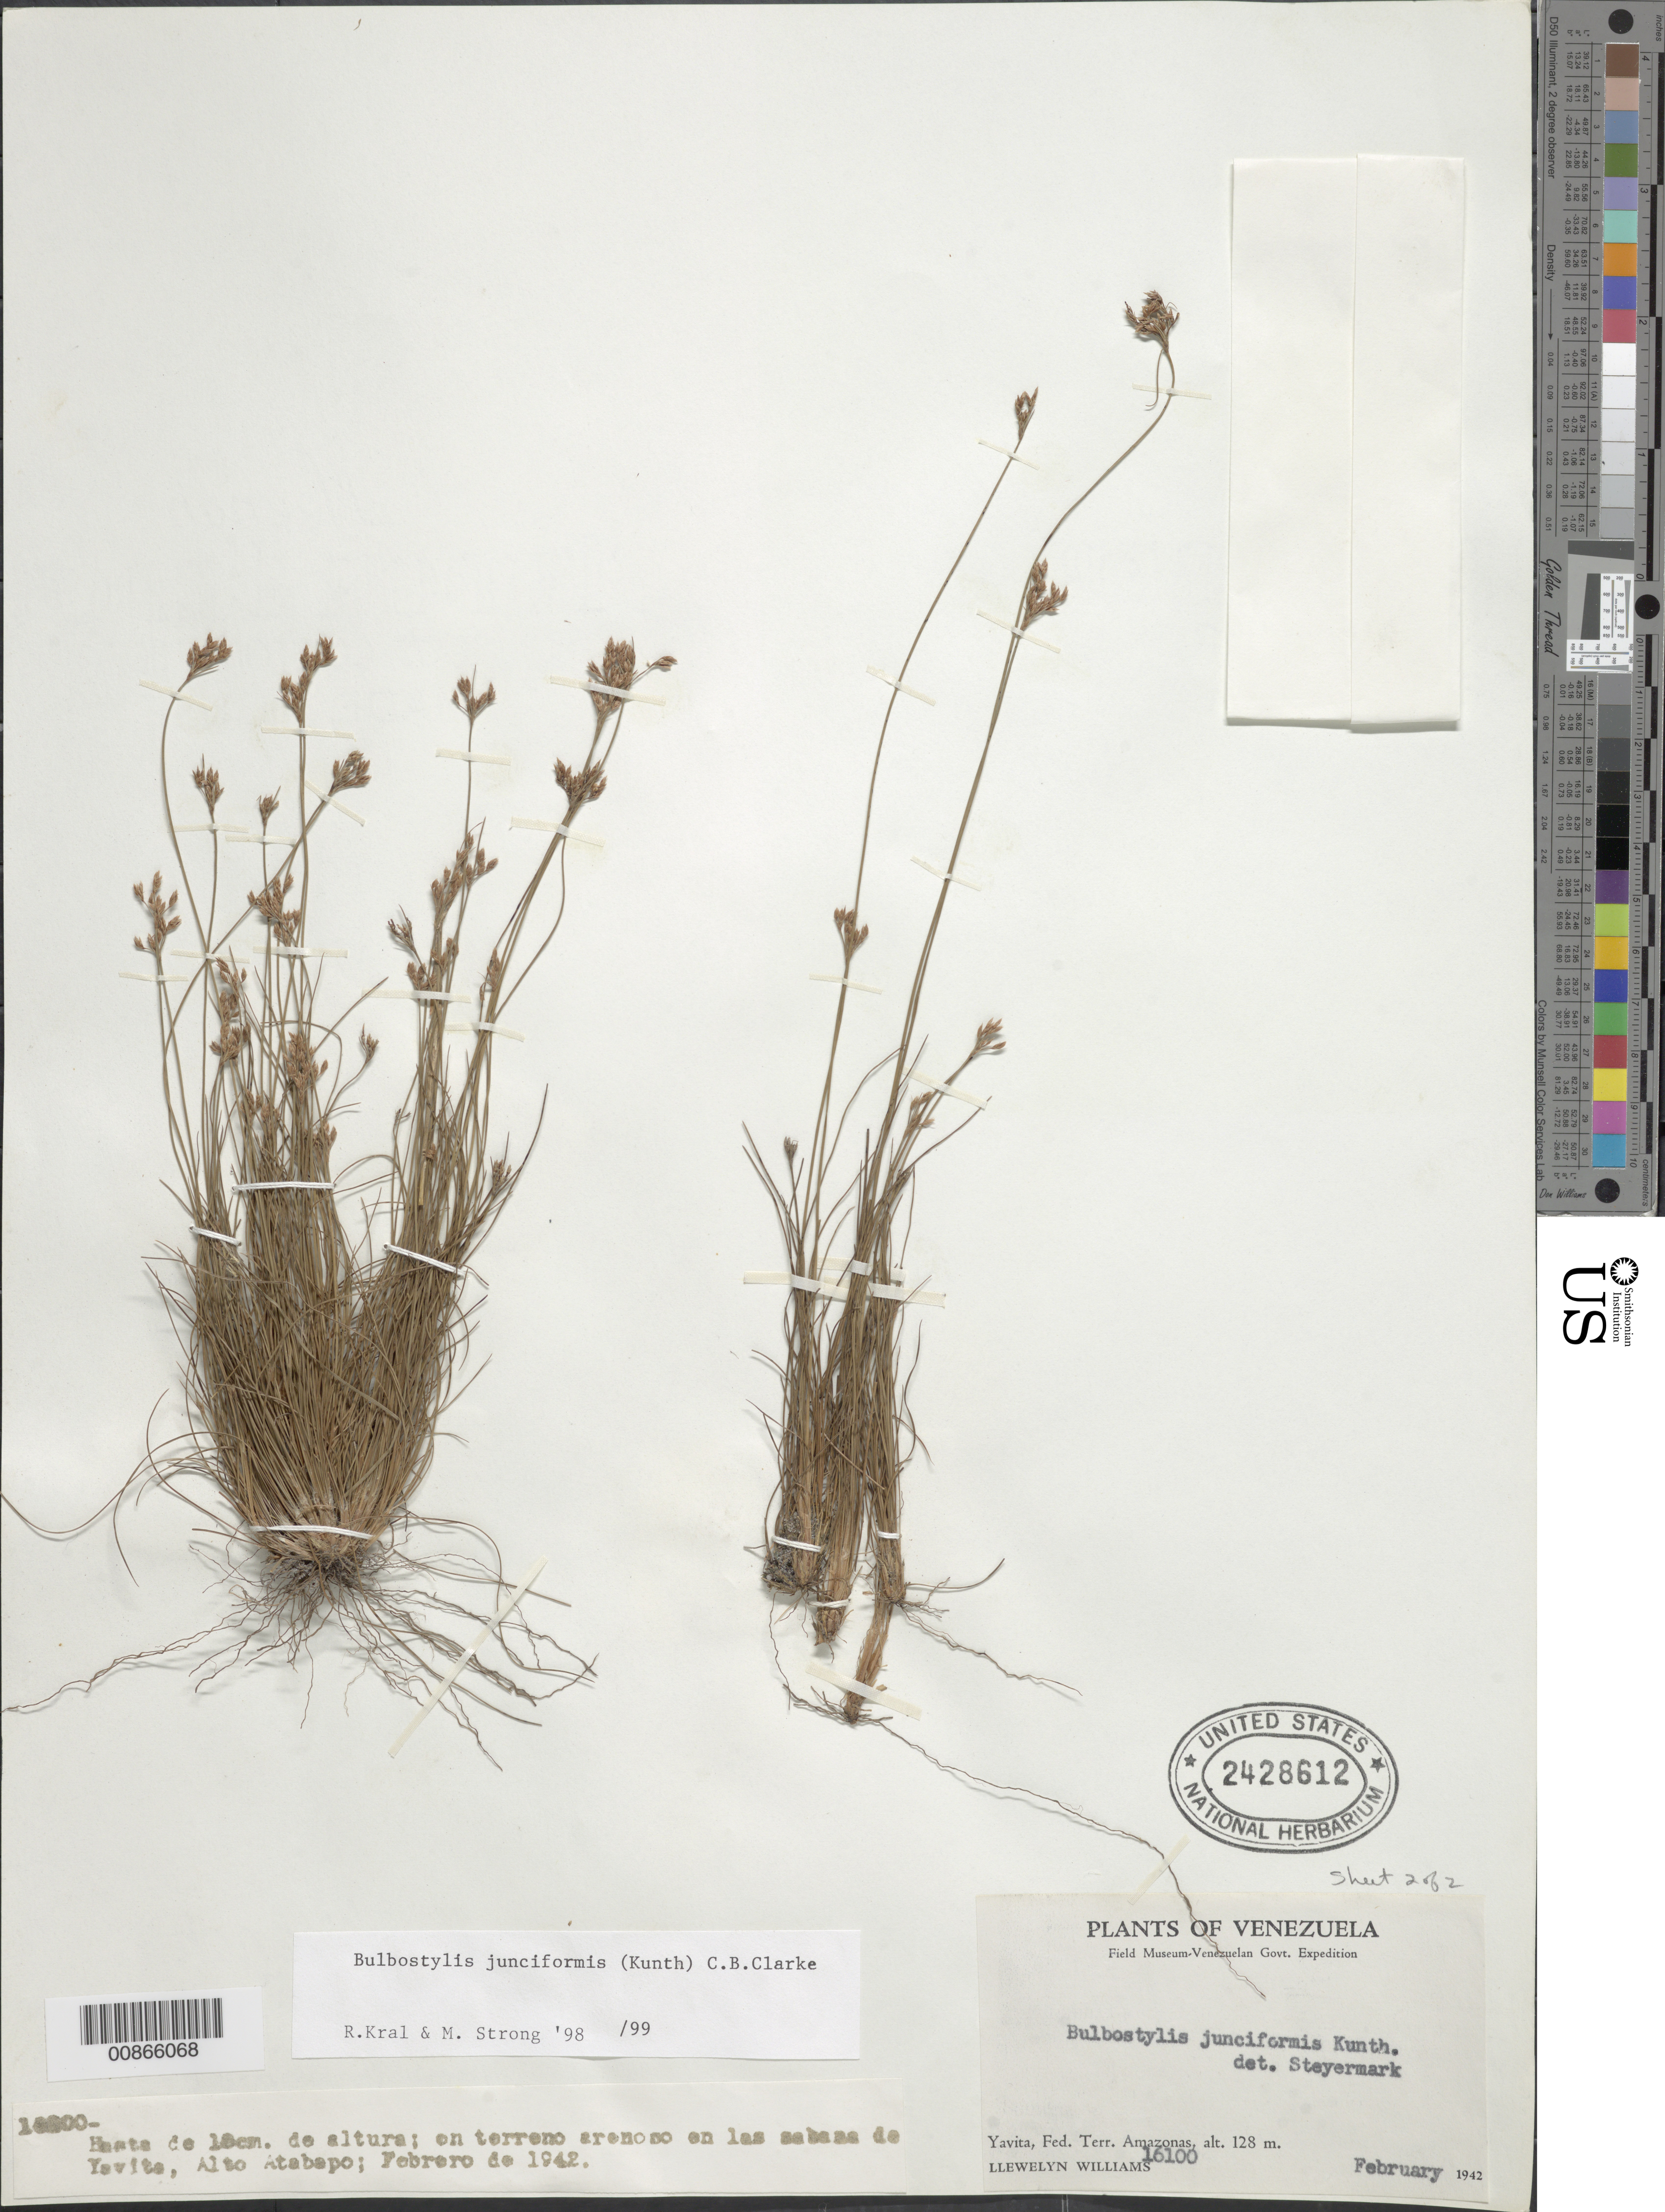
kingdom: Plantae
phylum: Tracheophyta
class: Liliopsida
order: Poales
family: Cyperaceae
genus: Bulbostylis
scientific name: Bulbostylis junciformis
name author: (Kunth) C.B. Clarke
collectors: Ll. Williams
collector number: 16100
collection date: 1942-02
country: Venezuela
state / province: Amazonas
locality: Yavita, Fed. Terr. Amazonas, en terreno arenoso en las abana de Yavite, Alto Atabapo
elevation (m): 128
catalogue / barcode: US 2428612